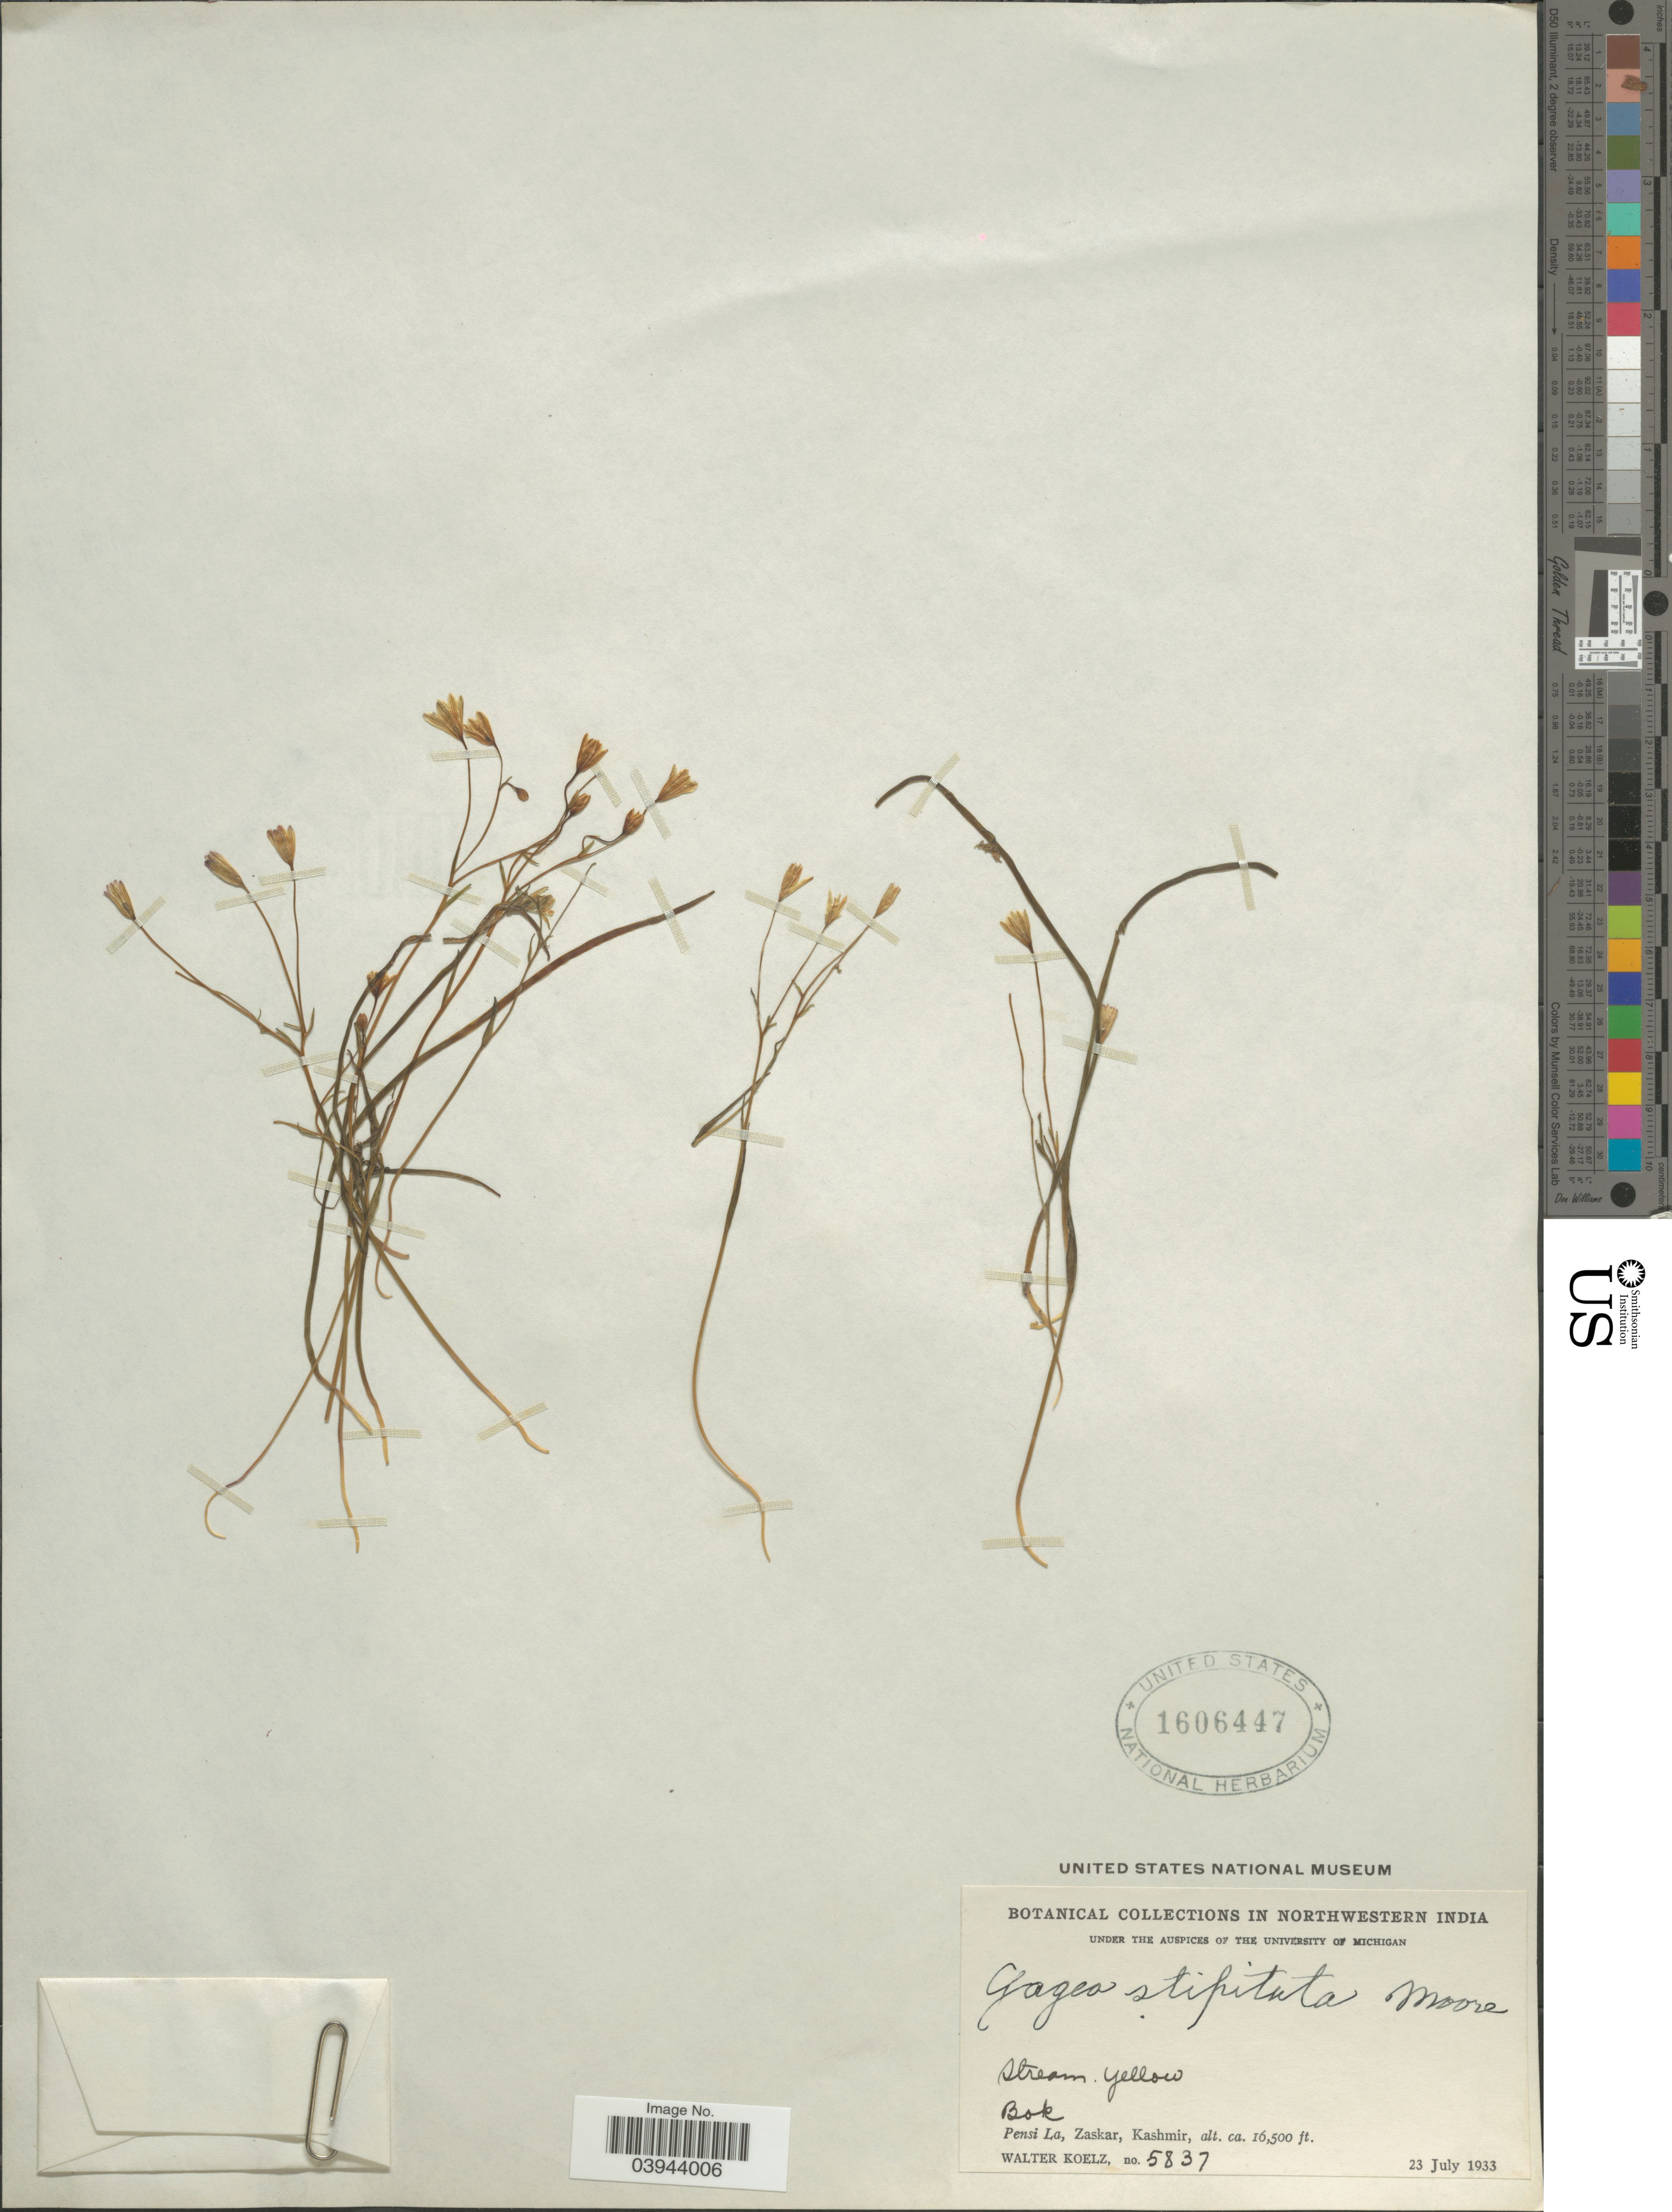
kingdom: Plantae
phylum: Tracheophyta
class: Liliopsida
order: Liliales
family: Liliaceae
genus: Gagea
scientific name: Gagea stipitata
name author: Merckl. ex Bunge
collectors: W. N. Koelz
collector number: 5837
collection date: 1933-07-23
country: India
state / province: Jammu and Kashmir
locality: Northwestern India. Bok. Pensi La, Zaskar, Kashmir.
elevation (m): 5029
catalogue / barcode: US 1606447